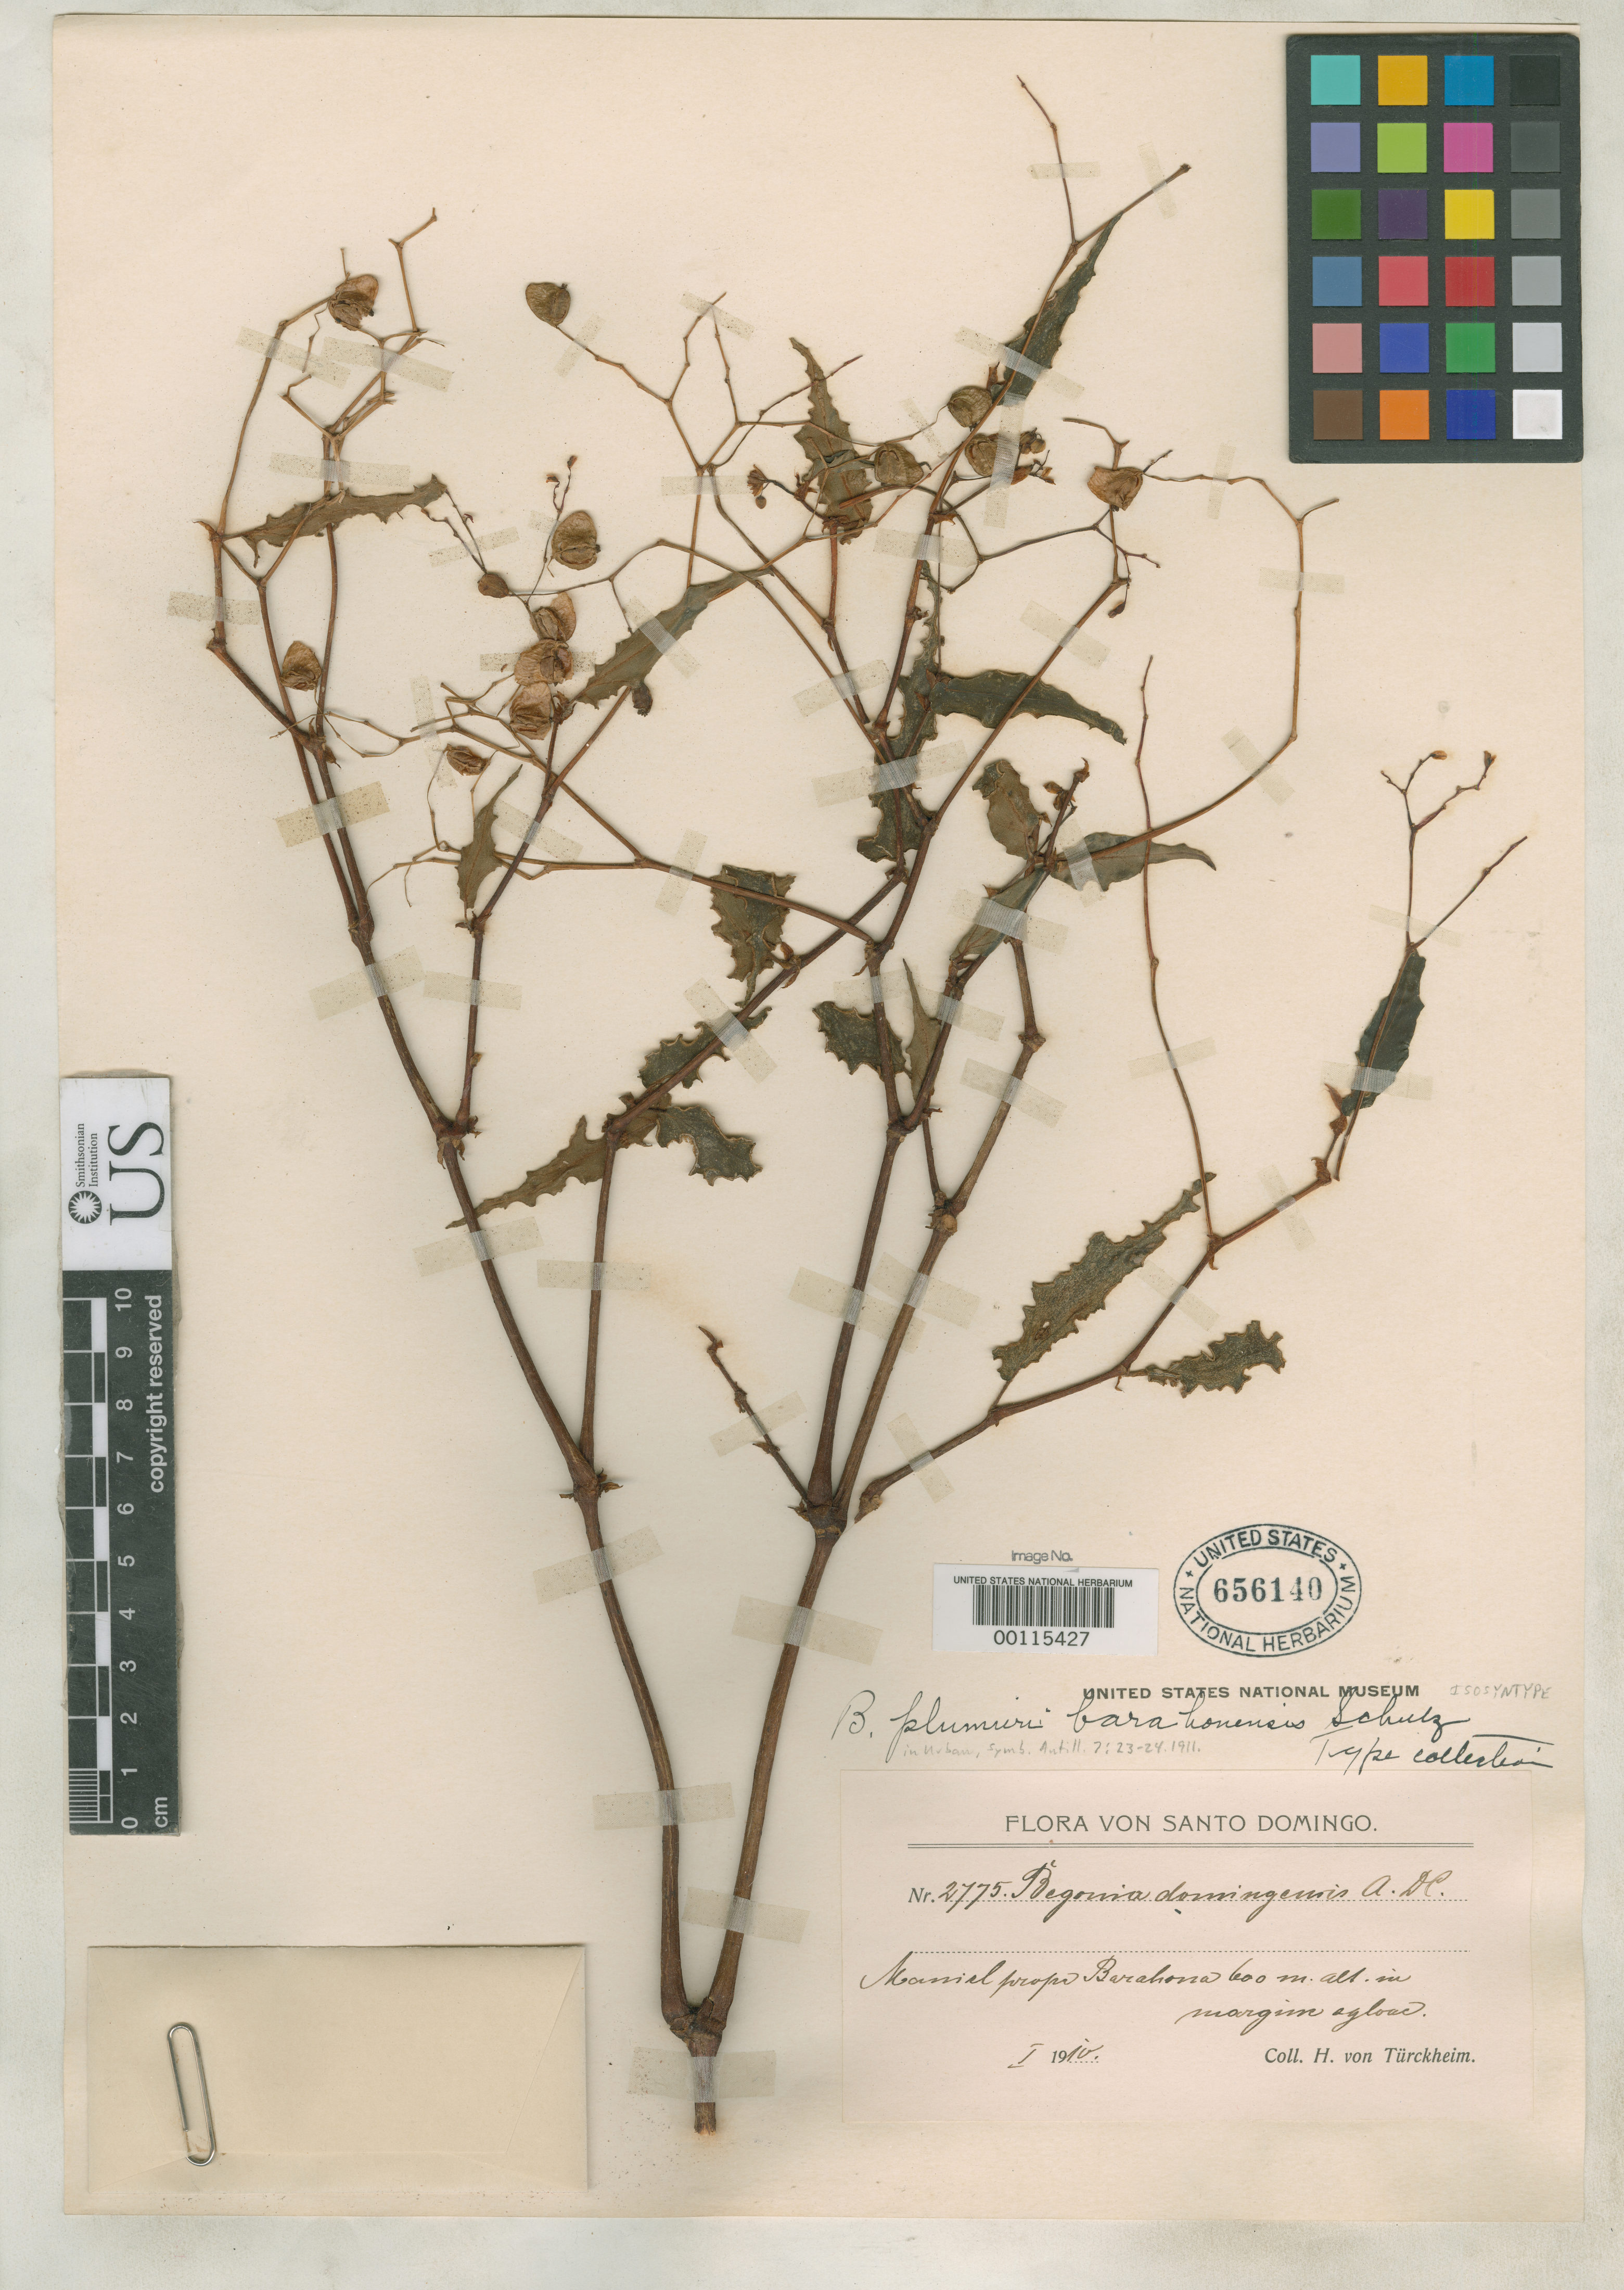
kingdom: Plantae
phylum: Tracheophyta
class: Magnoliopsida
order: Cucurbitales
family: Begoniaceae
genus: Begonia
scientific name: Begonia plumieri var. barahonensis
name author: O.E. Schulz in Urb.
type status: Isosyntype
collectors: H. von Türckheim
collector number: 2775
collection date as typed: Jan 1910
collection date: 1910-01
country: Dominican Republic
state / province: Barahona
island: Hispaniola Island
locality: Maniel.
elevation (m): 600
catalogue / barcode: US 656140